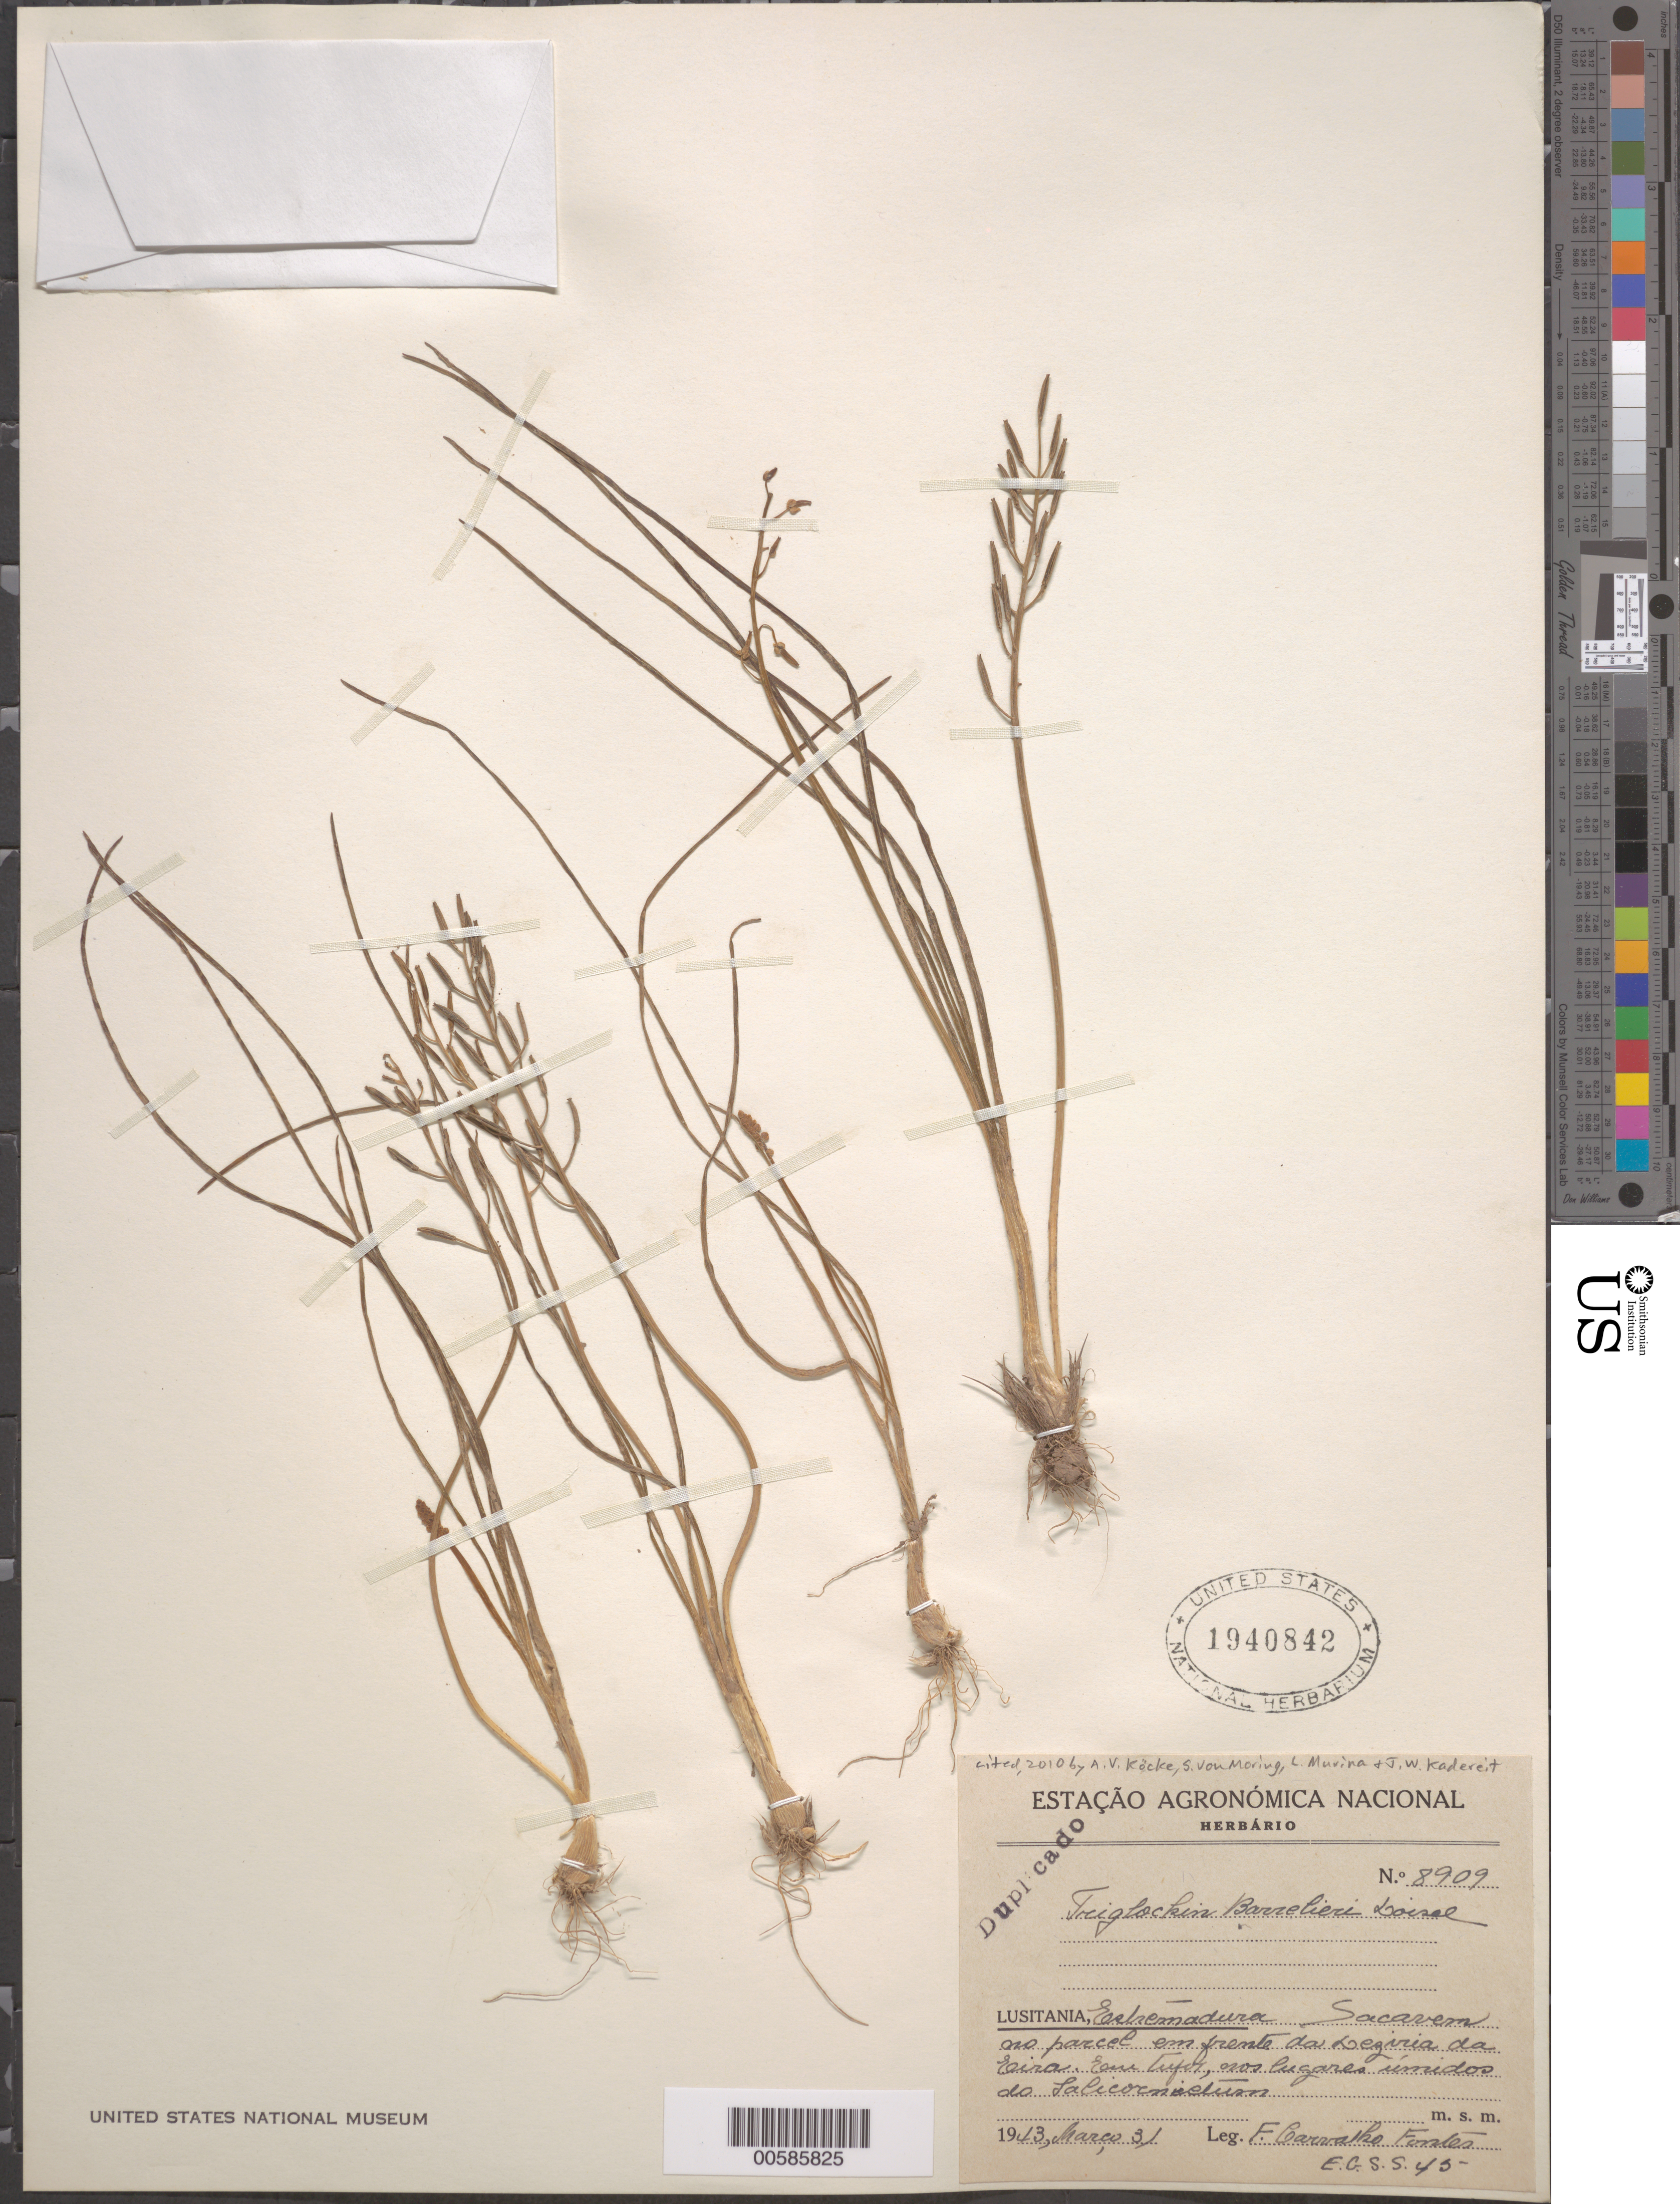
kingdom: Plantae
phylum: Tracheophyta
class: Liliopsida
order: Alismatales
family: Juncaginaceae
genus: Triglochin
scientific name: Triglochin sp.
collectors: F. C. Fontes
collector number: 8909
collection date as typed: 31 Mar 1943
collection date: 1943-03-31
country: Portugal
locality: Lusitania, Estremadura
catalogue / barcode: US 1940842